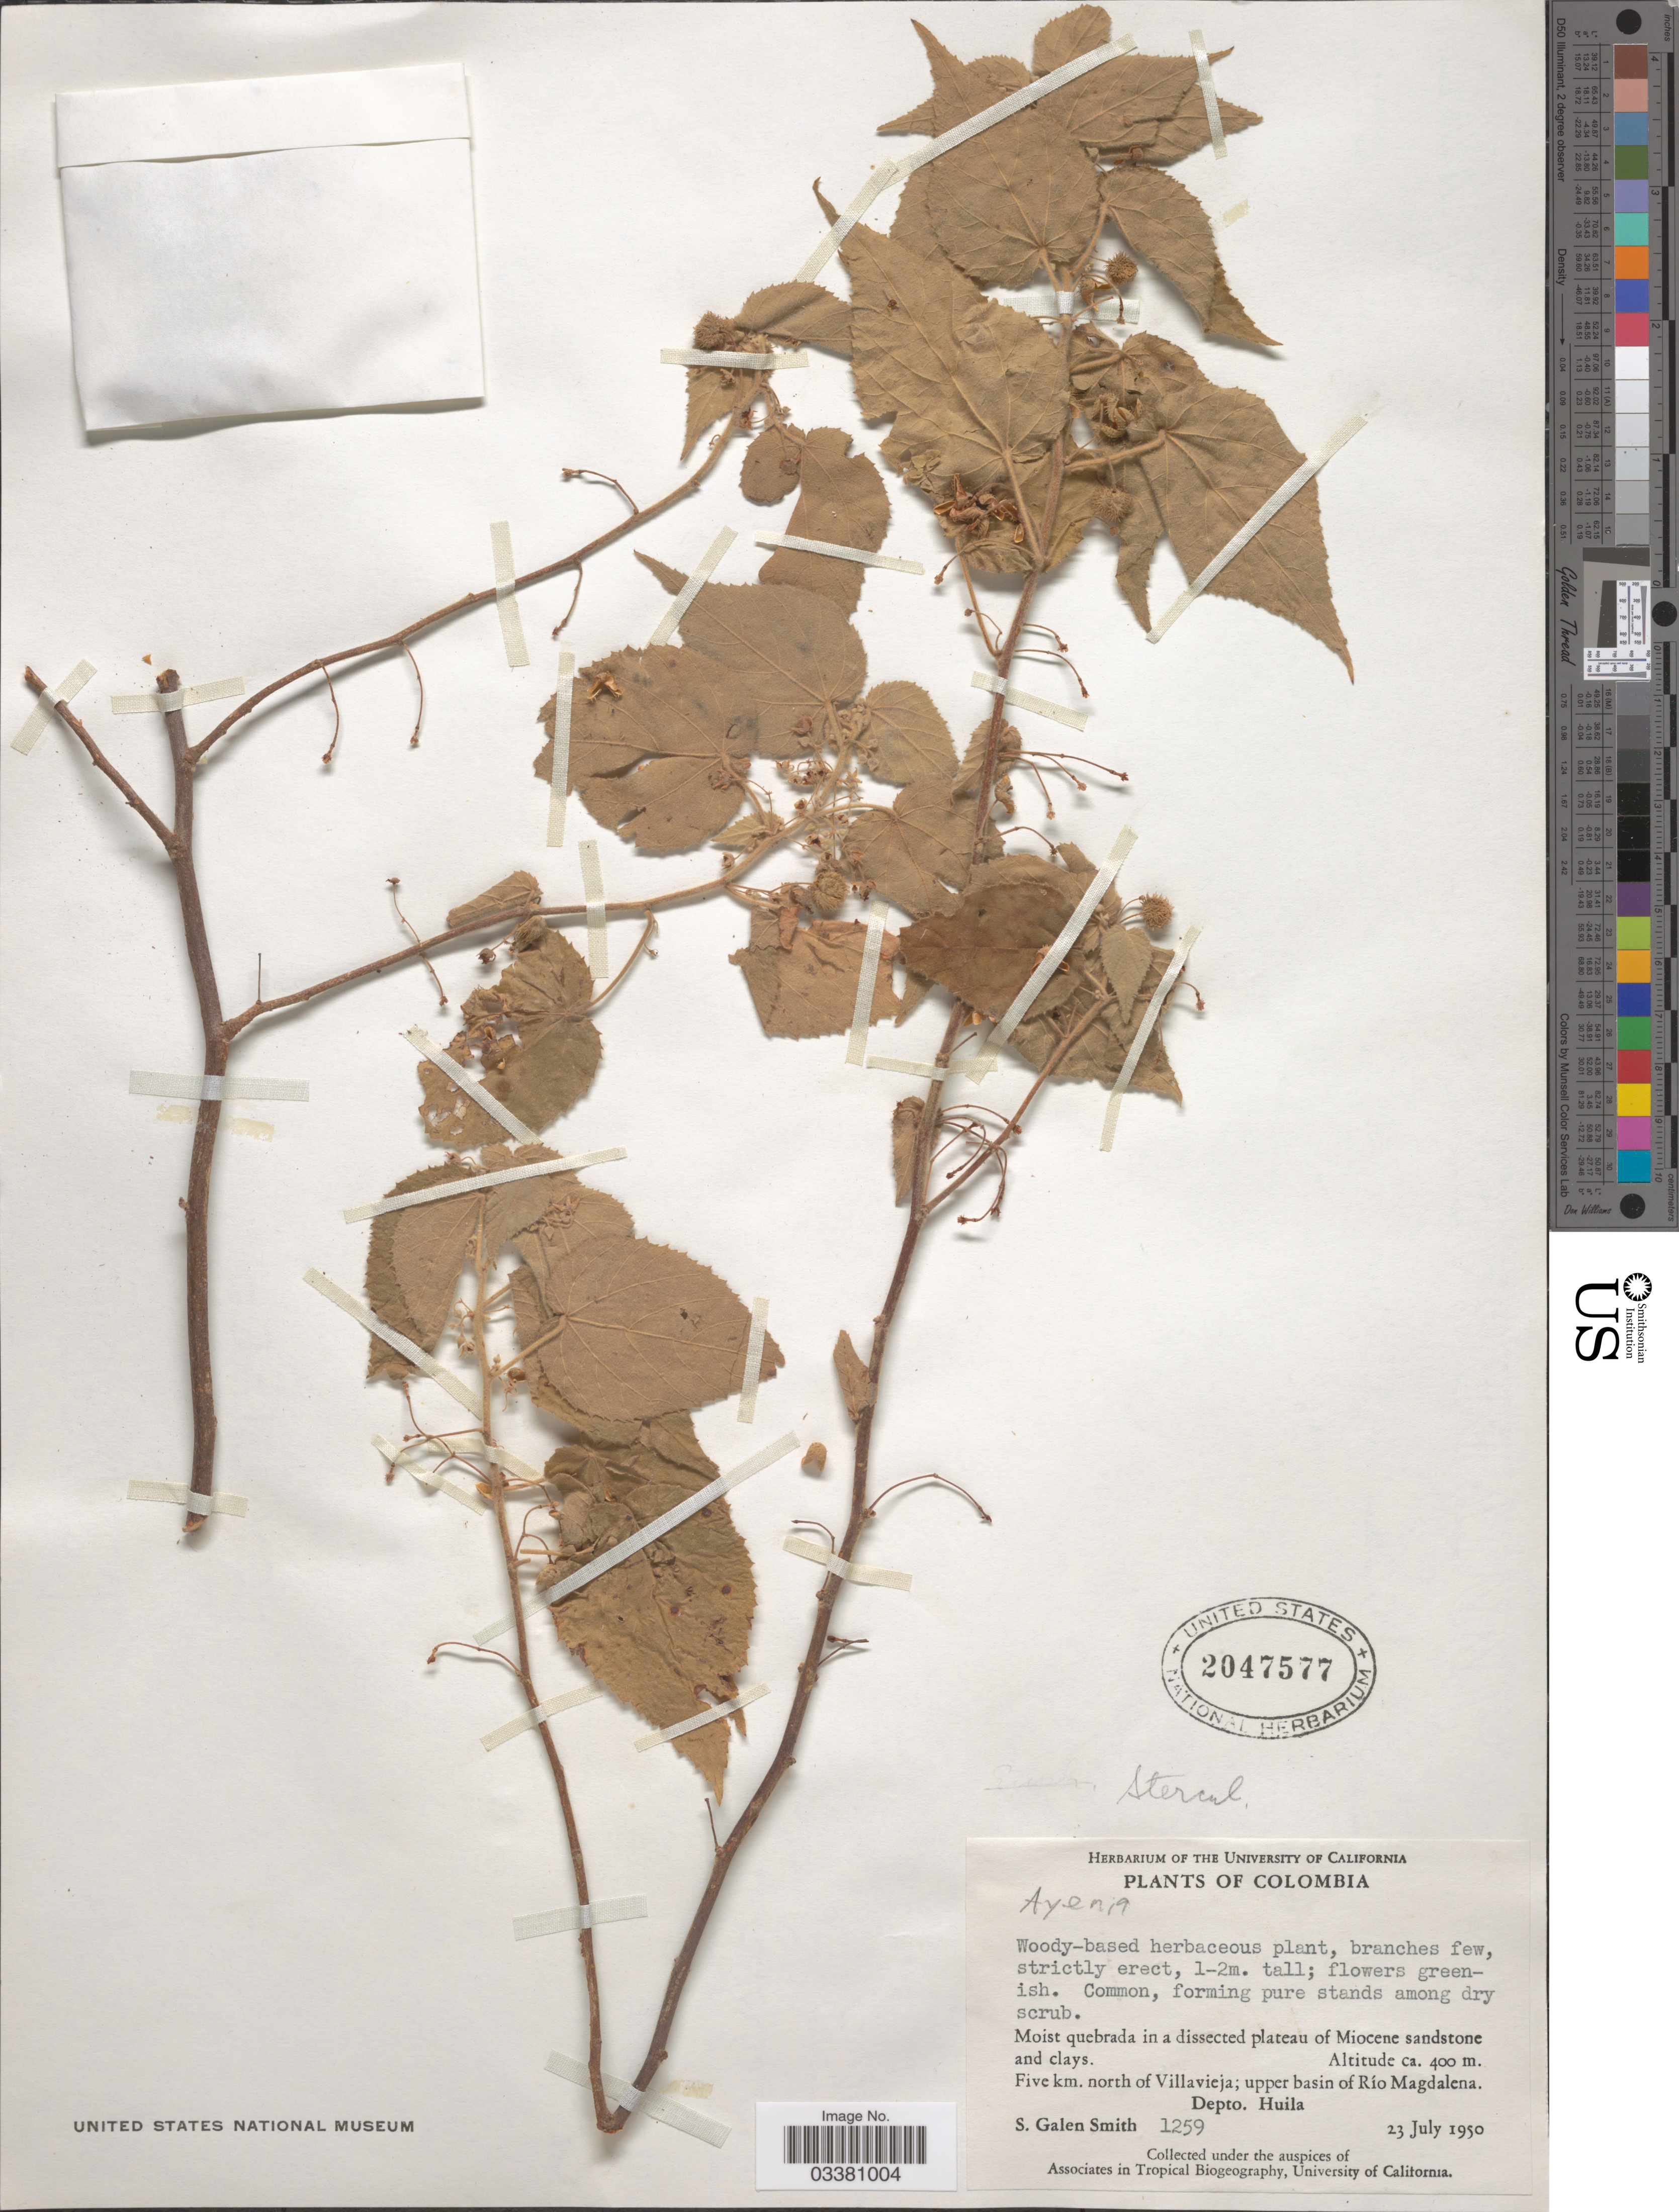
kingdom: Plantae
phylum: Tracheophyta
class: Magnoliopsida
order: Malvales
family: Malvaceae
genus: Ayenia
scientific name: Ayenia magna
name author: L.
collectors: S. G. Smith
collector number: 1259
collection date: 1950-07-23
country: Colombia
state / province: Huila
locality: Five km. north of Villavieja; upper basin of Río Magdalena.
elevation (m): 400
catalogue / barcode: US 2047577